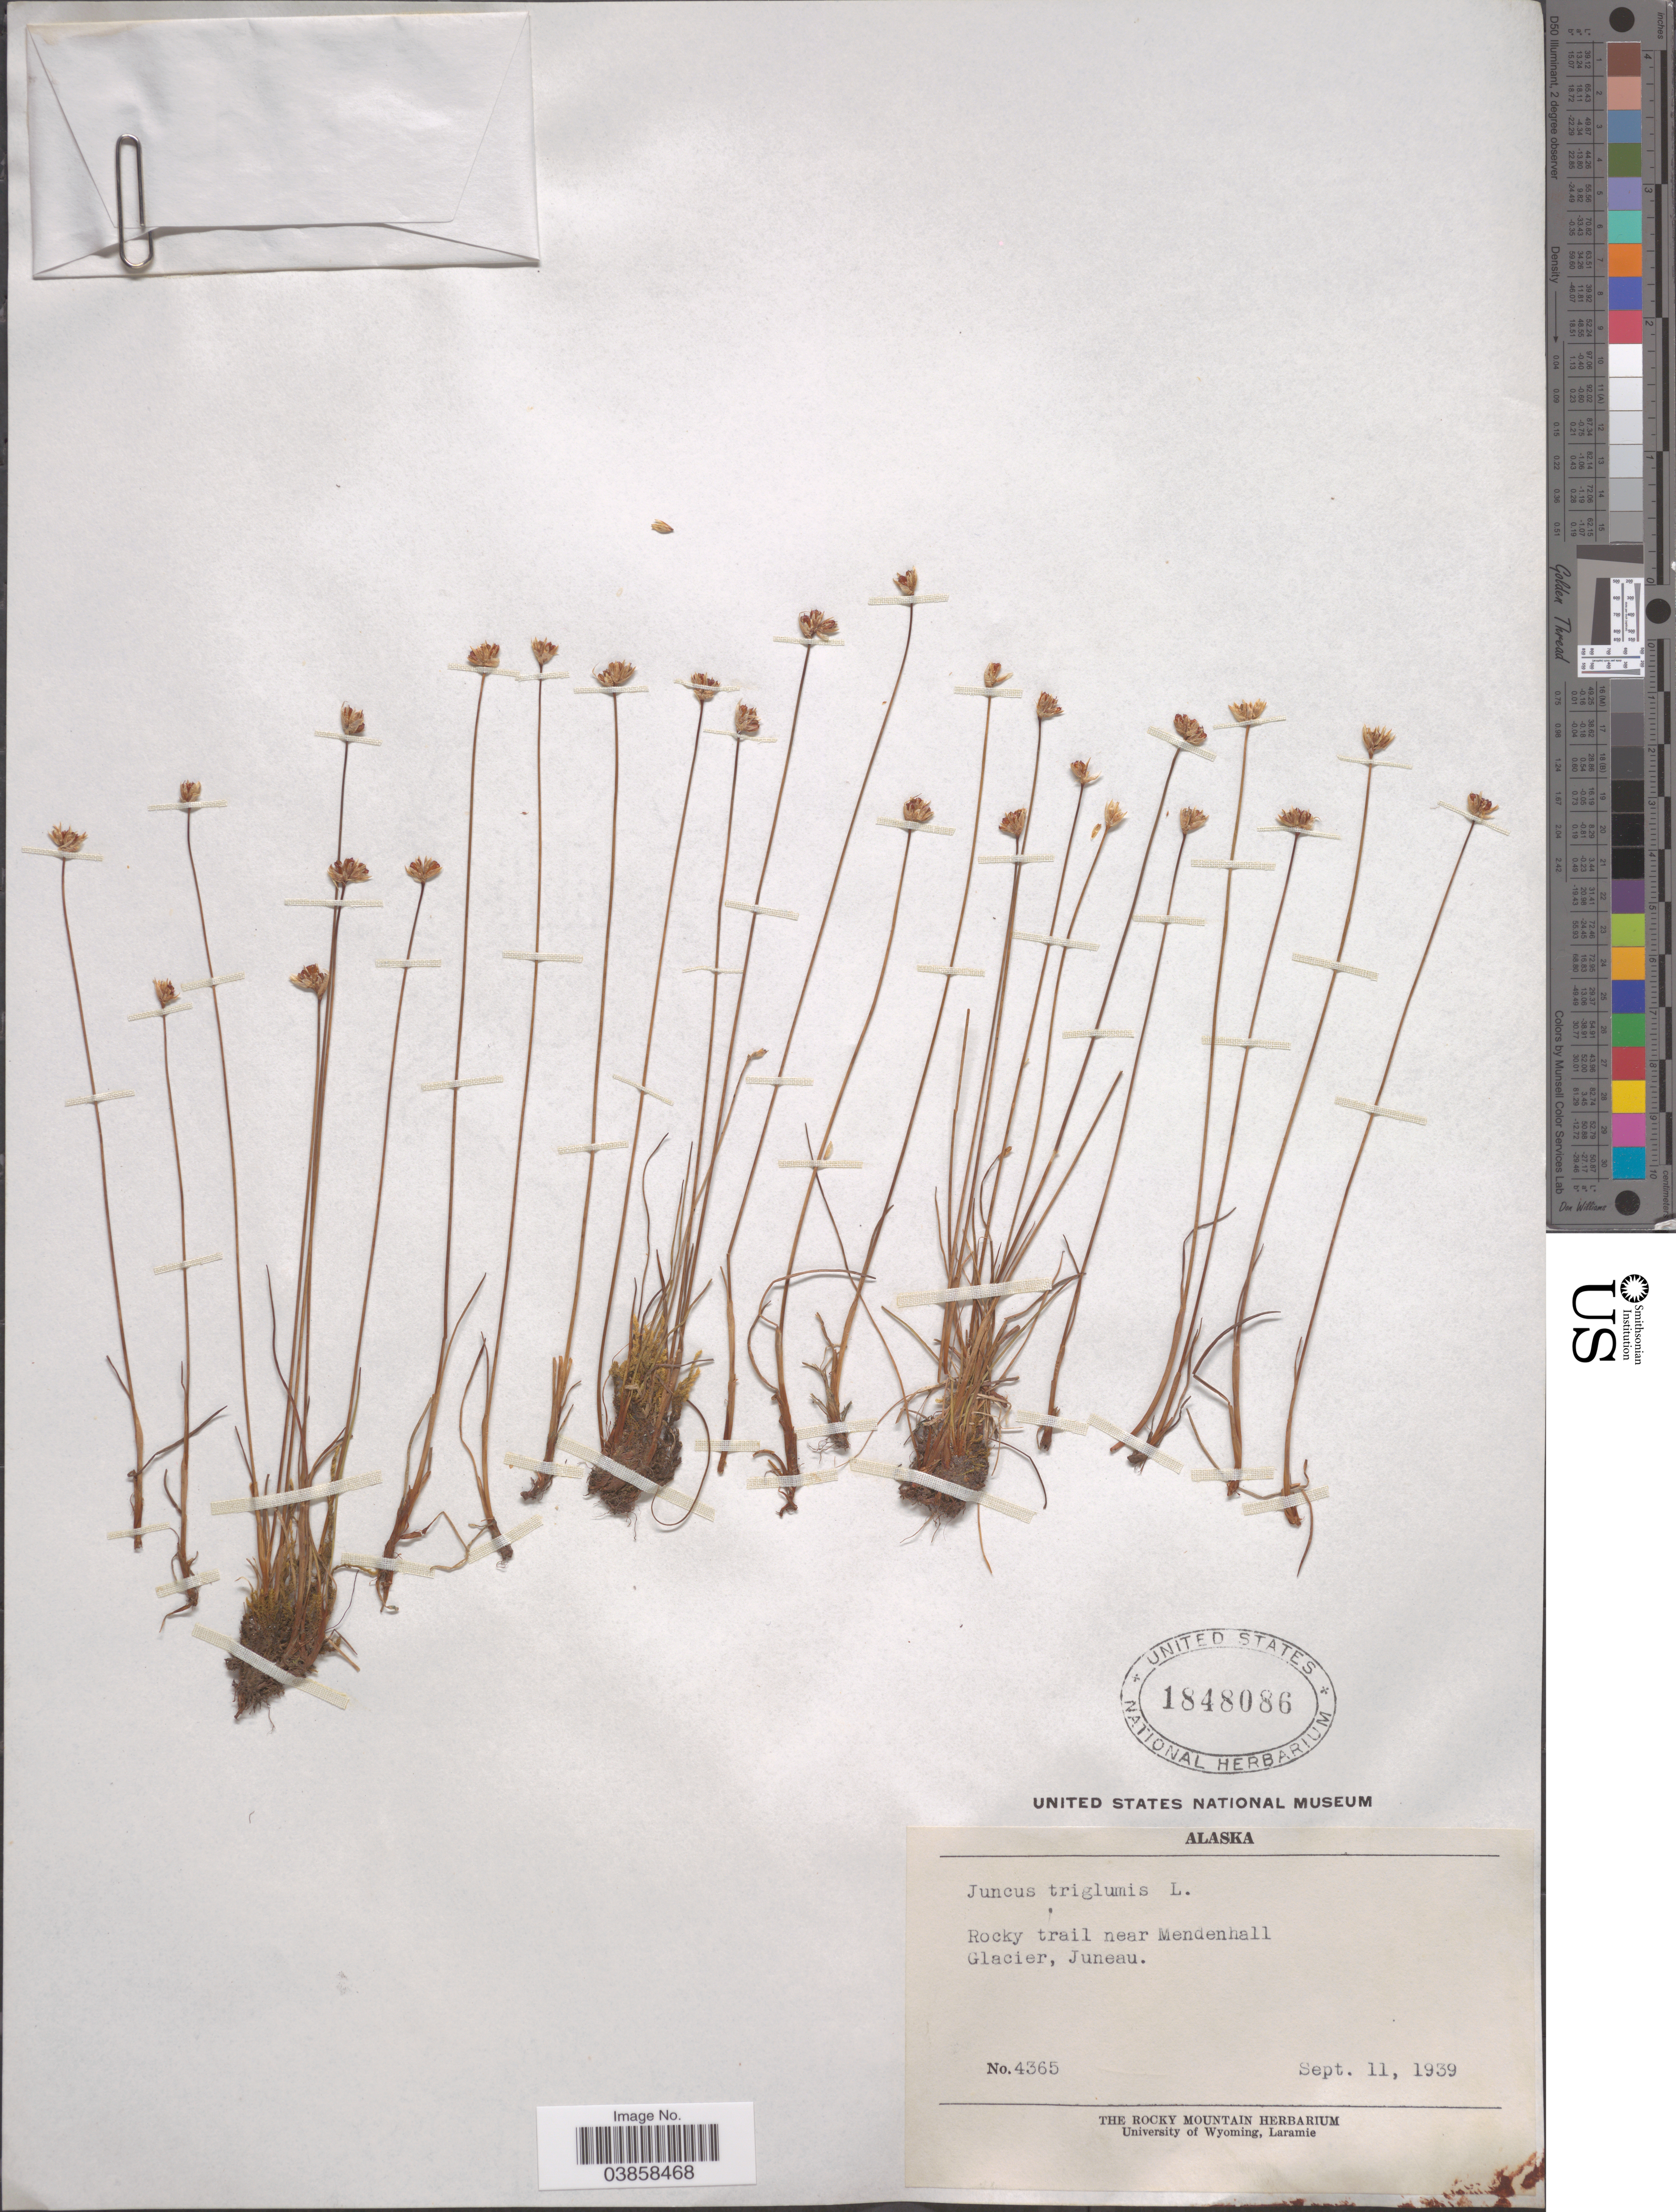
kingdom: Plantae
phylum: Tracheophyta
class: Liliopsida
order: Poales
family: Juncaceae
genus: Juncus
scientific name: Juncus triglumis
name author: L.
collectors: ex herb. The Rocky Mountain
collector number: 4365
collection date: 1939-09-11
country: United States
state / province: Alaska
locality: Rocky trail near Mendenhall Glacier, Juneau.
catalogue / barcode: US 1848086